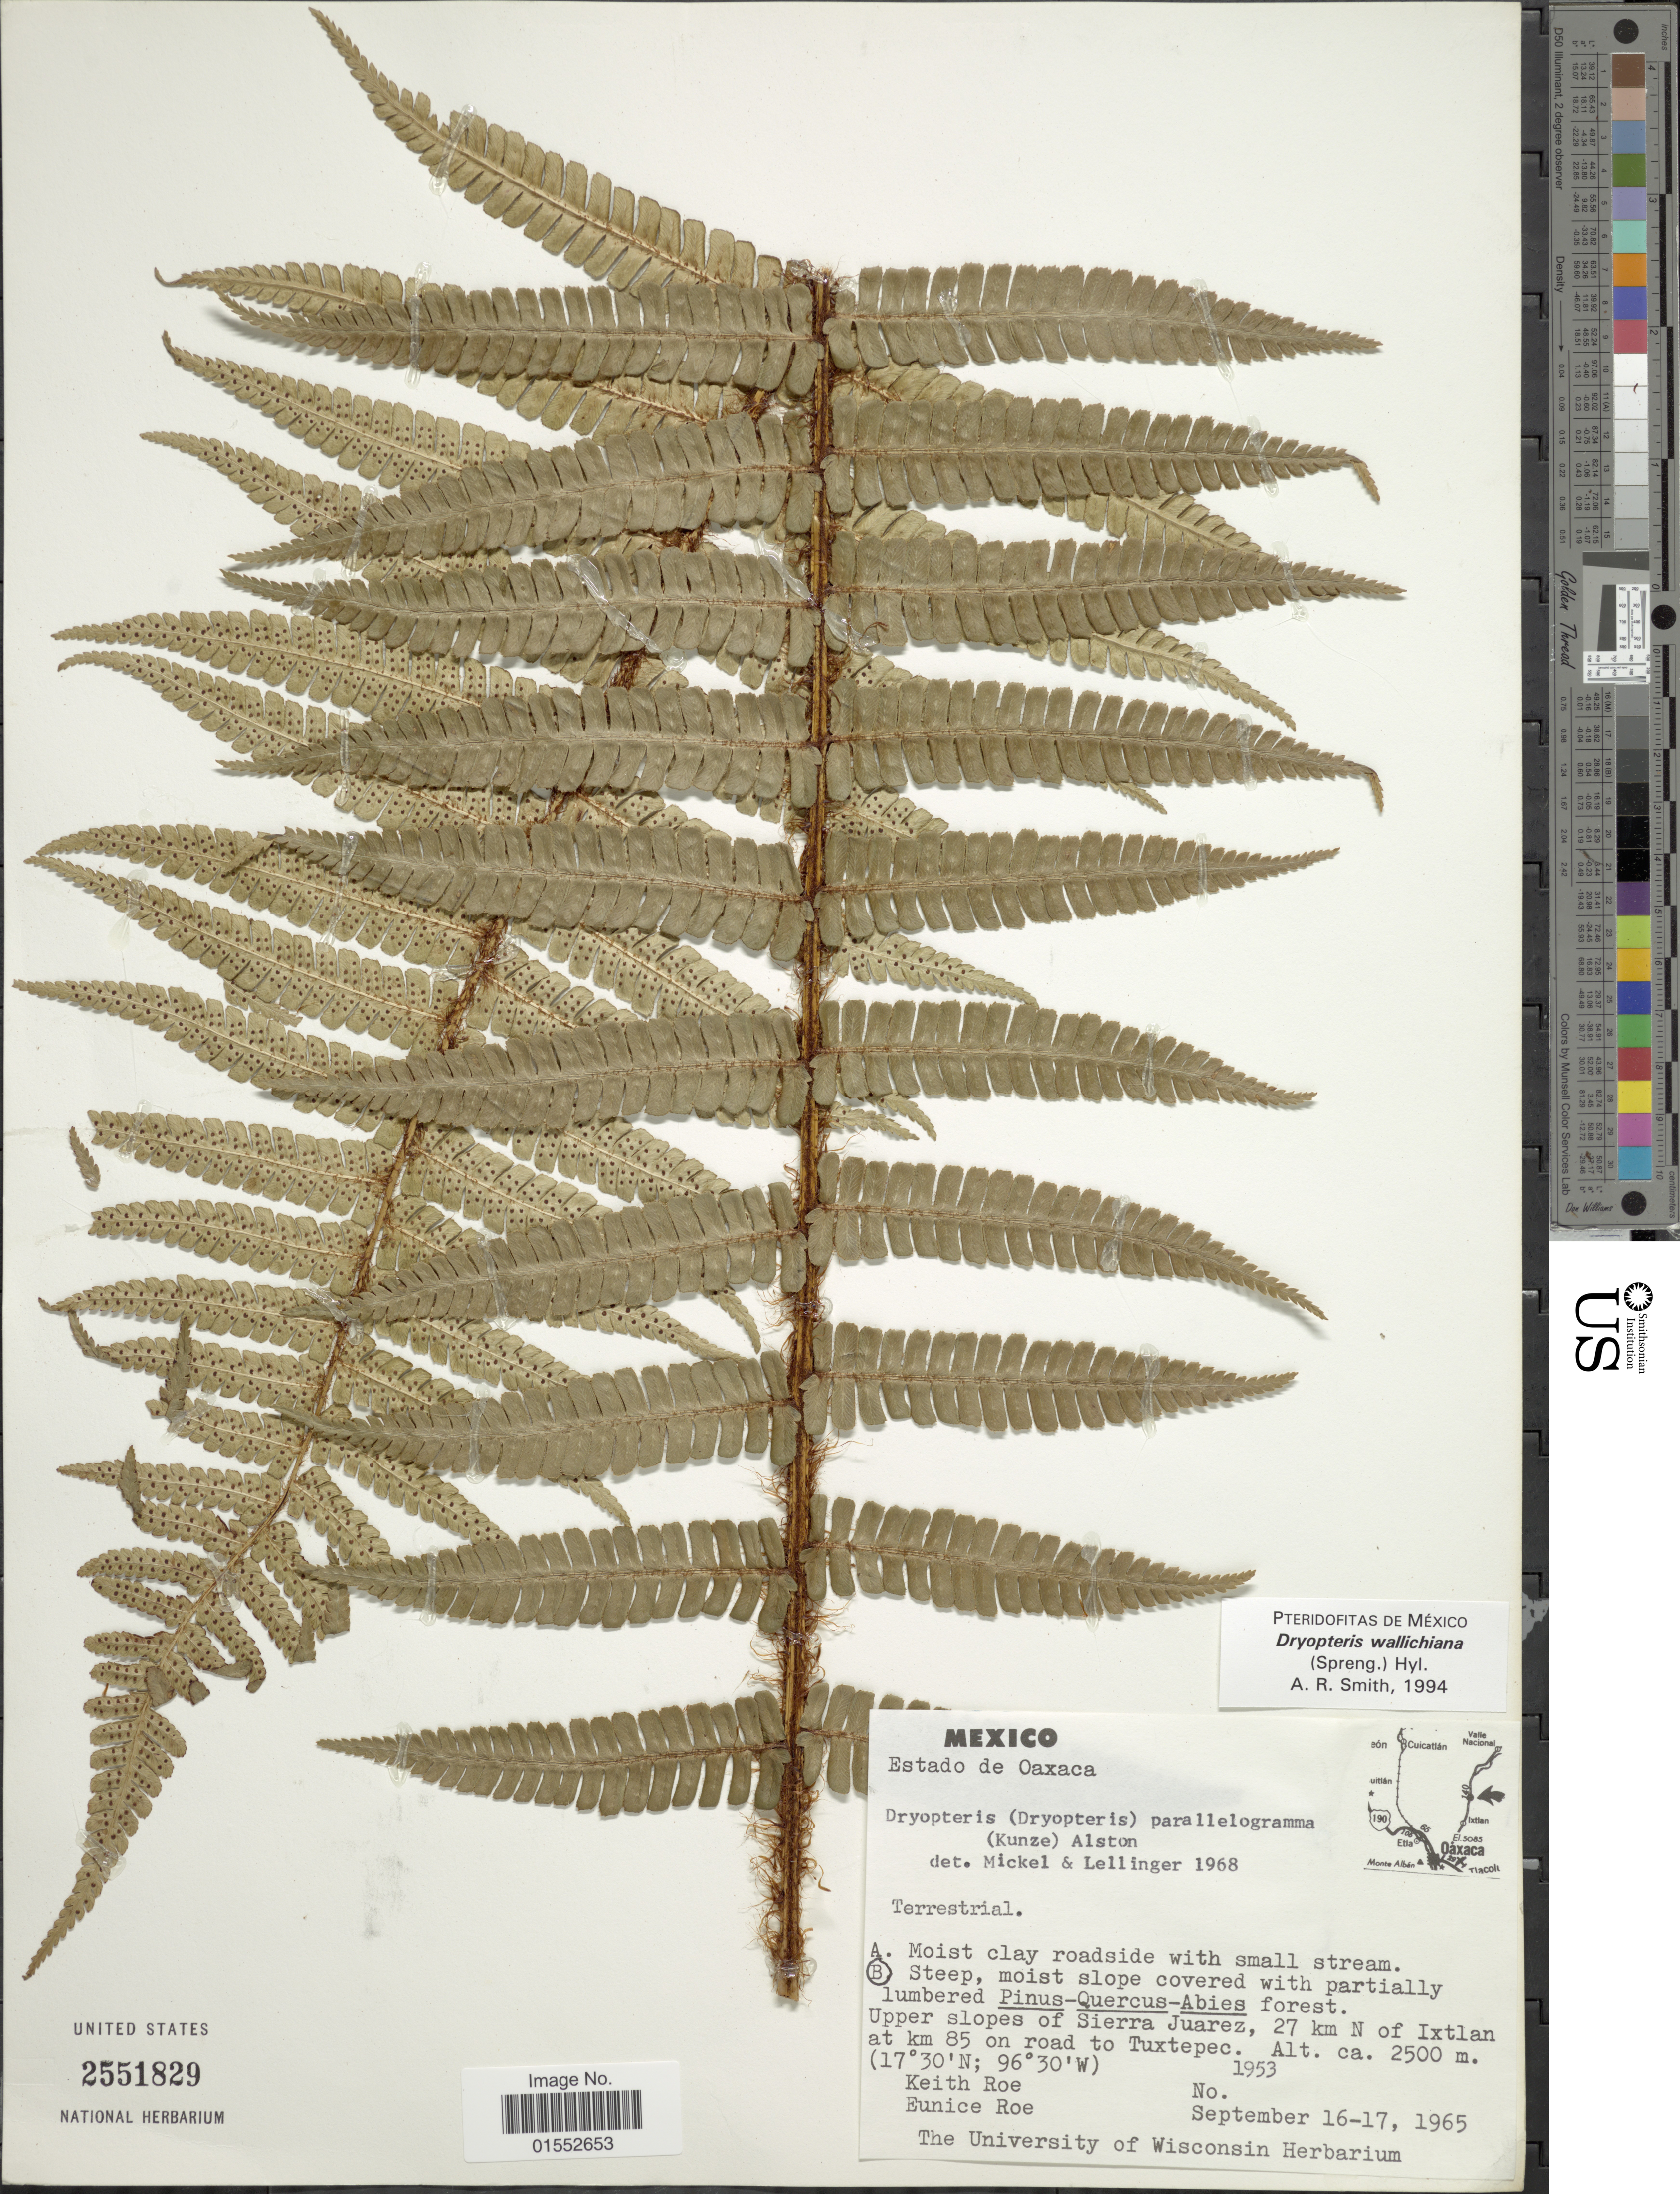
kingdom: Plantae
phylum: Tracheophyta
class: Polypodiopsida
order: Polypodiales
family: Dryopteridaceae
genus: Dryopteris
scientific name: Dryopteris wallichiana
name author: (Spreng.) Hyl.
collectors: K. E. Roe & E. Roe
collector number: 1953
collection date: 1965-09-16/1965-09-17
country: Mexico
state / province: Oaxaca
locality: Upper slopes of Sierra Juarez, 27 km N of Ixtlan at km 85 on road to Tuxtepec.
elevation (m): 2500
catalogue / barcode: US 2551829